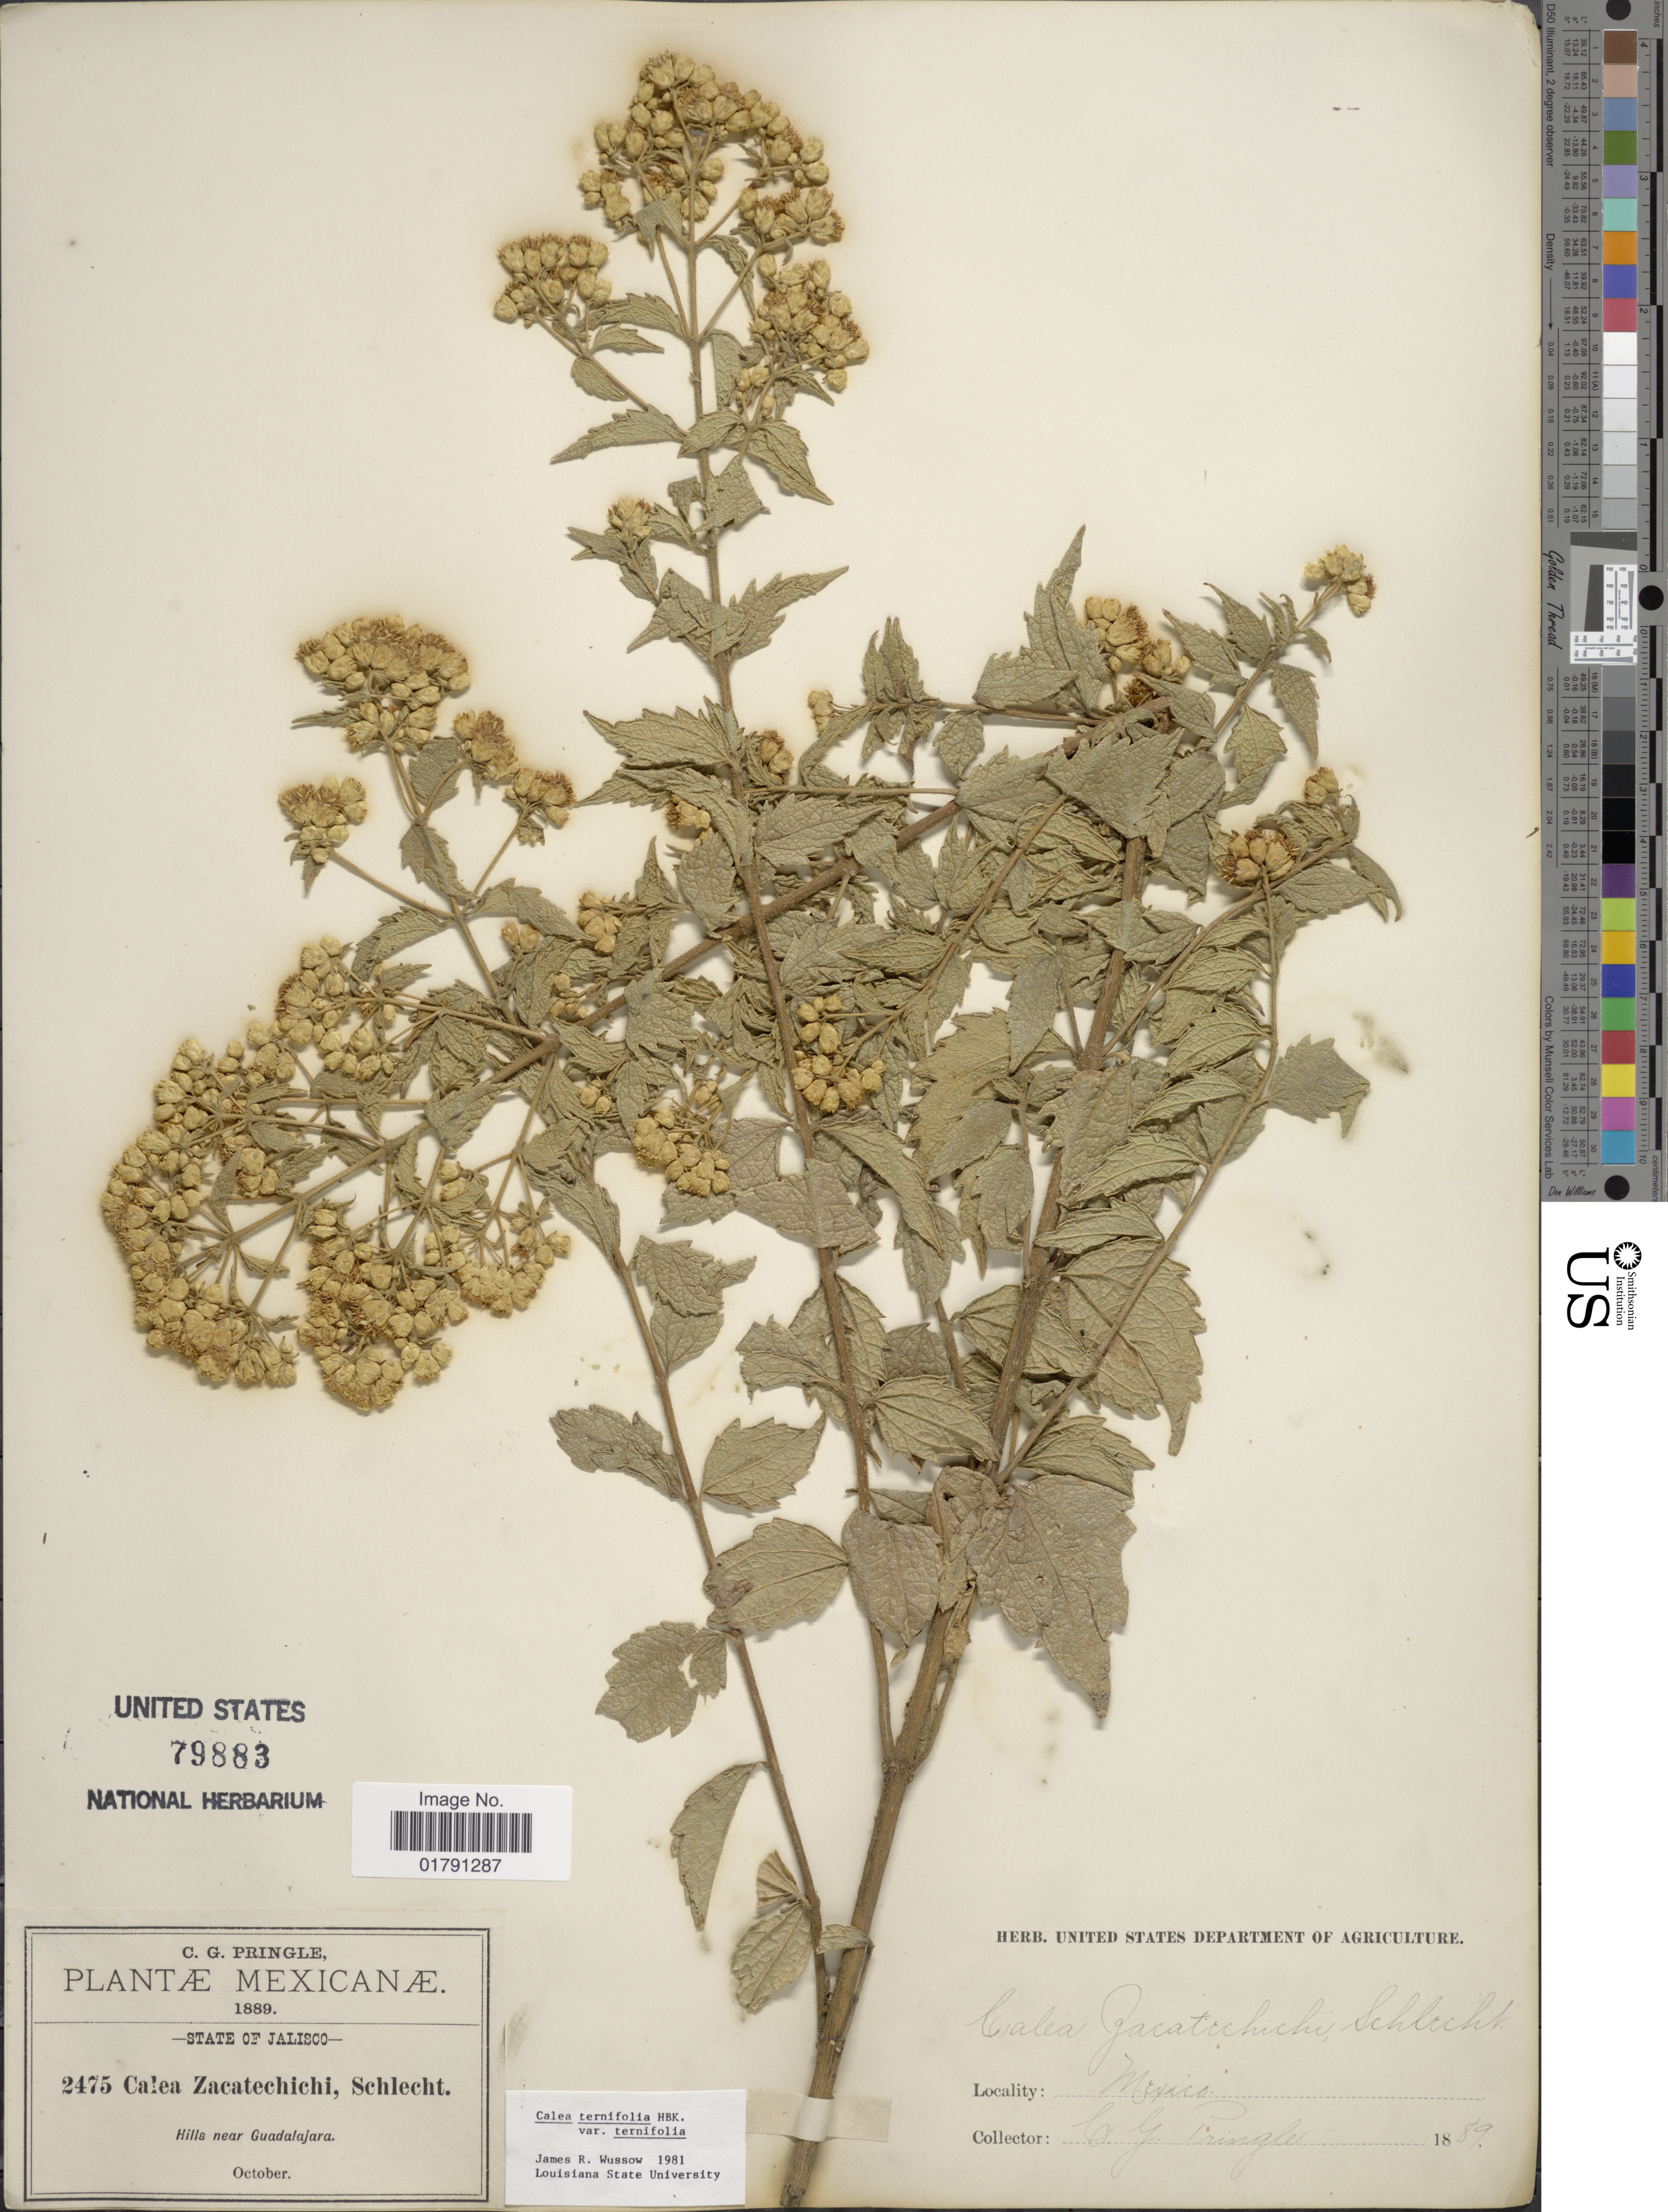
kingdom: Plantae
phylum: Tracheophyta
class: Magnoliopsida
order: Asterales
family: Asteraceae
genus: Calea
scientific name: Calea ternifolia var. ternifolia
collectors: C. G. Pringle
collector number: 2475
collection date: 1889-10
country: Mexico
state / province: Jalisco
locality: Hills near Guadalajara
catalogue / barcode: US 79883